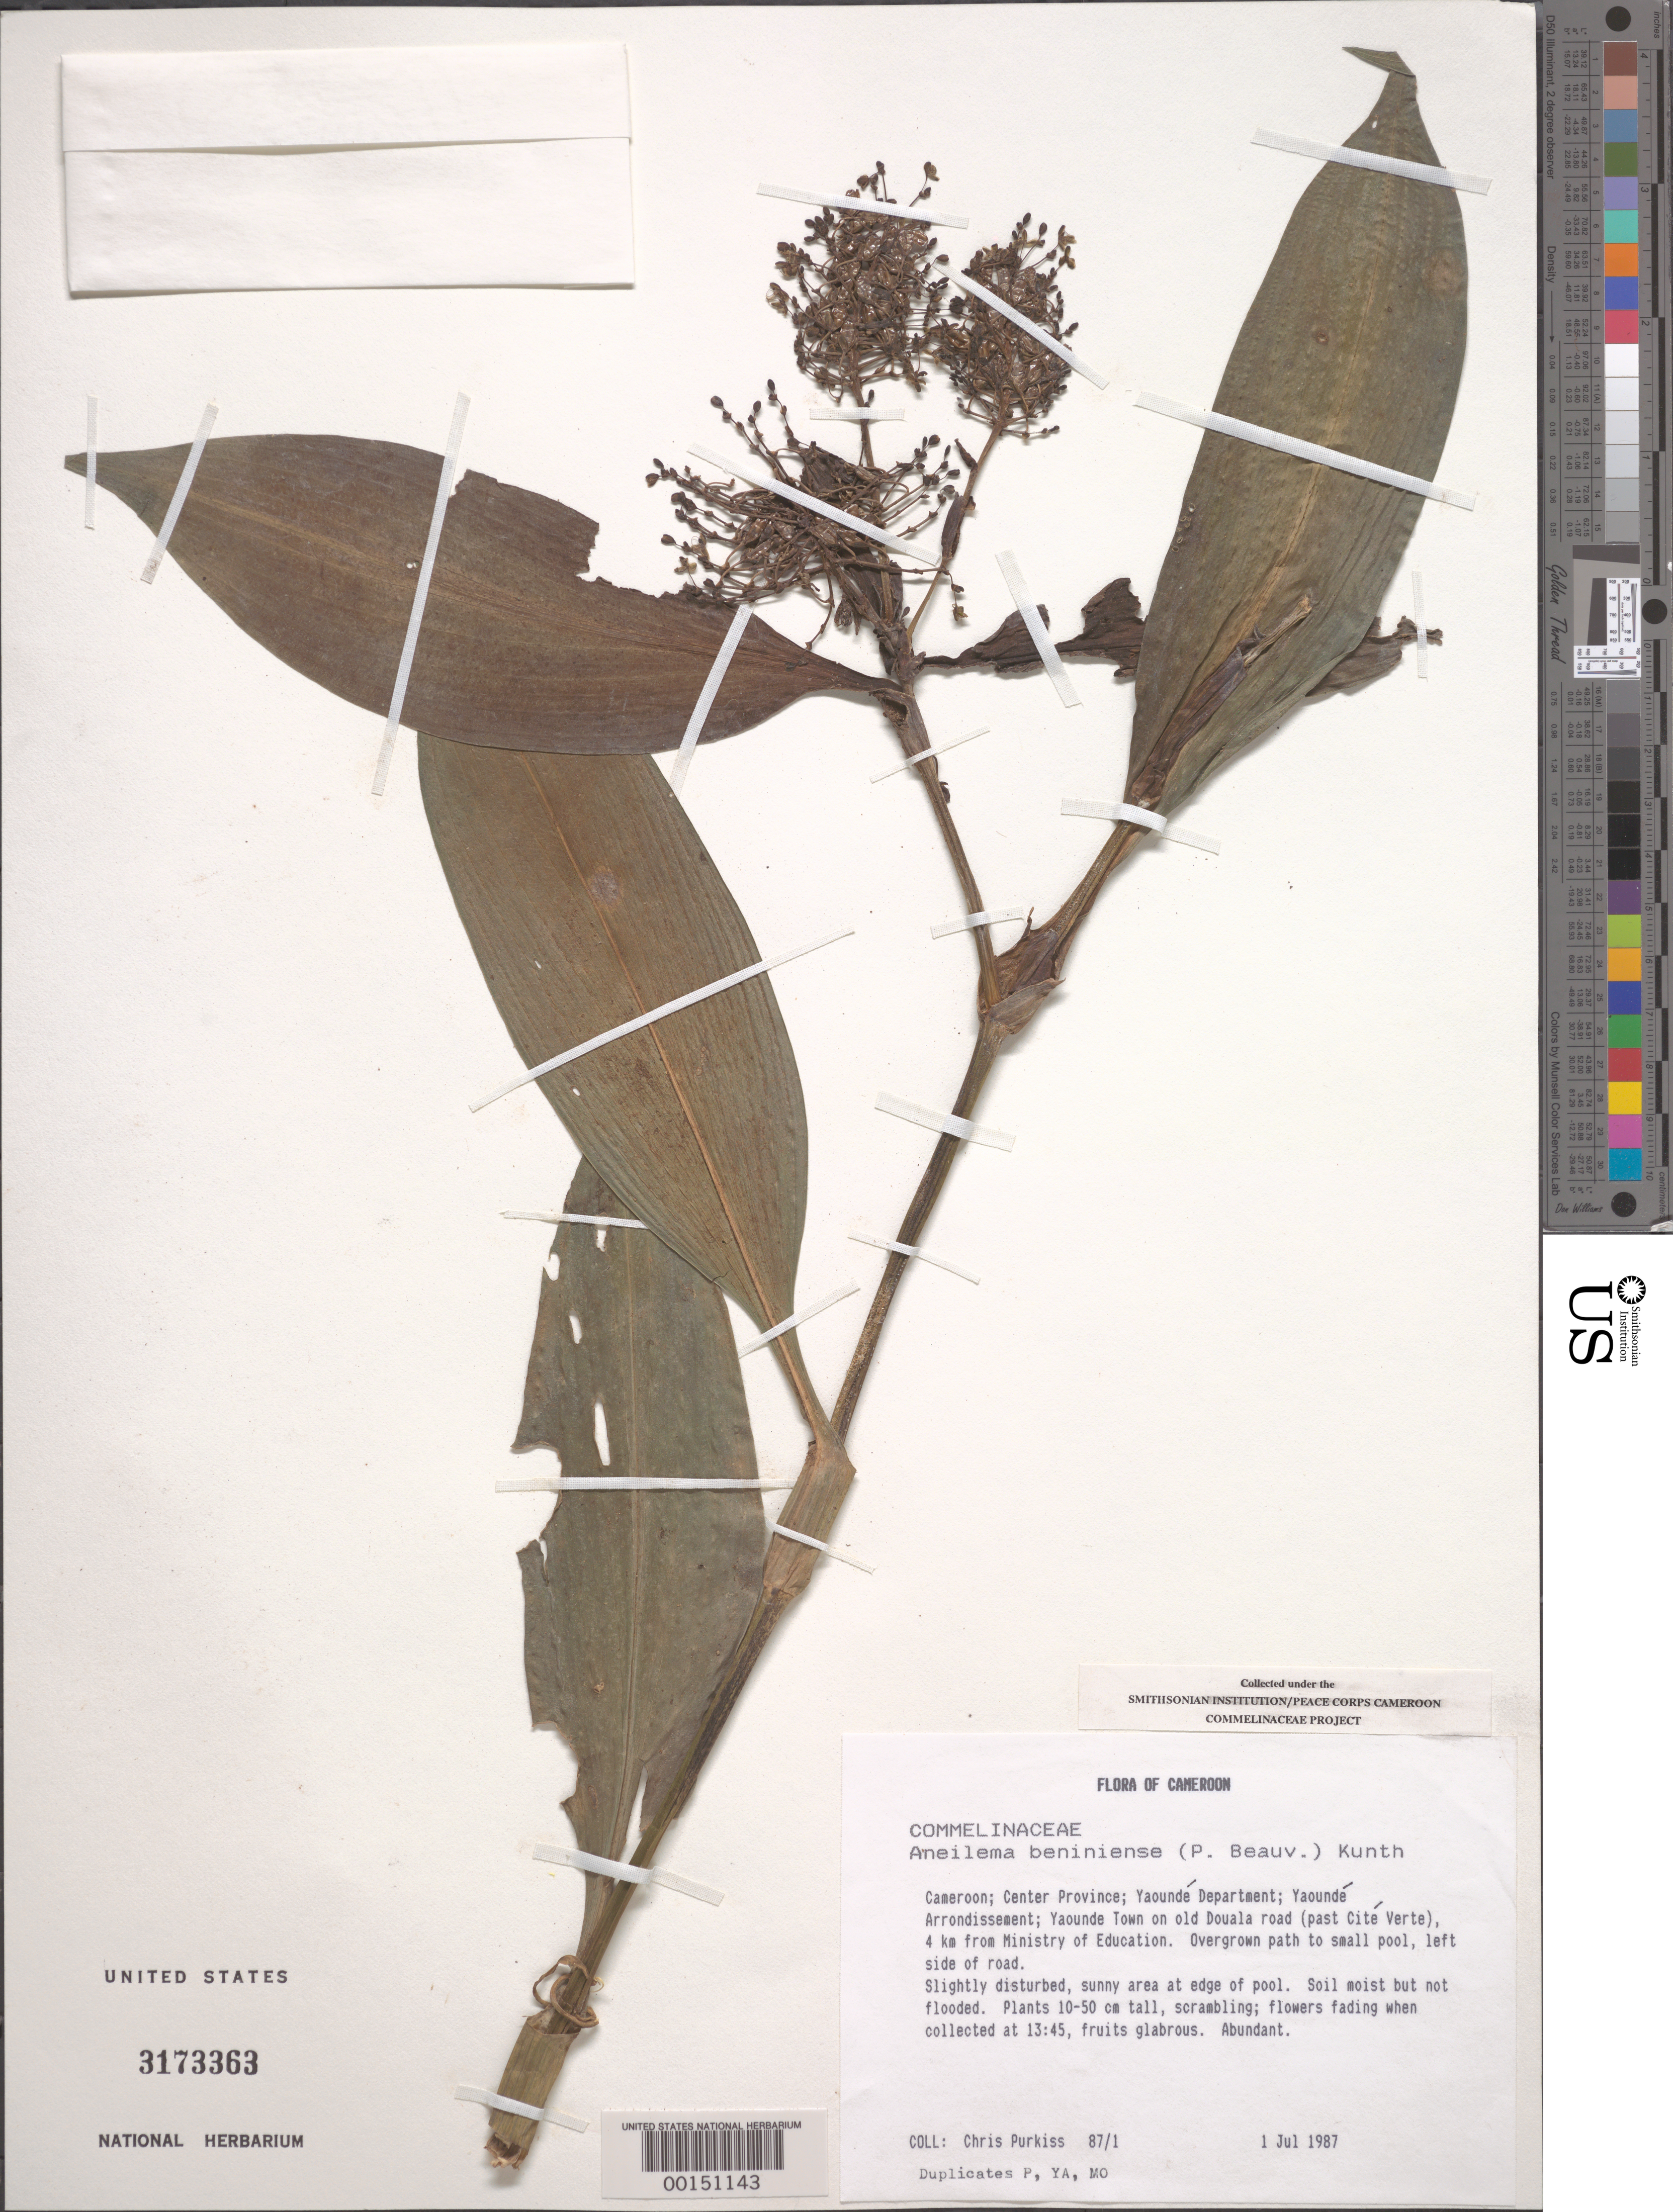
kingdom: Plantae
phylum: Tracheophyta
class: Liliopsida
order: Commelinales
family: Commelinaceae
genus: Aneilema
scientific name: Aneilema beniniense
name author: (P. Beauv.) Kunth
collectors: C. Purkiss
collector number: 87/1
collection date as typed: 01 Jul 1987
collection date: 1987-07-01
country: Cameroon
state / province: Centre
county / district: Mfoundi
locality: Yaounde arrondissement, yaound town on old douala road, past cite verte, 4 km from ministry of education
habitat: Edge of pool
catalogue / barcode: US 3173363